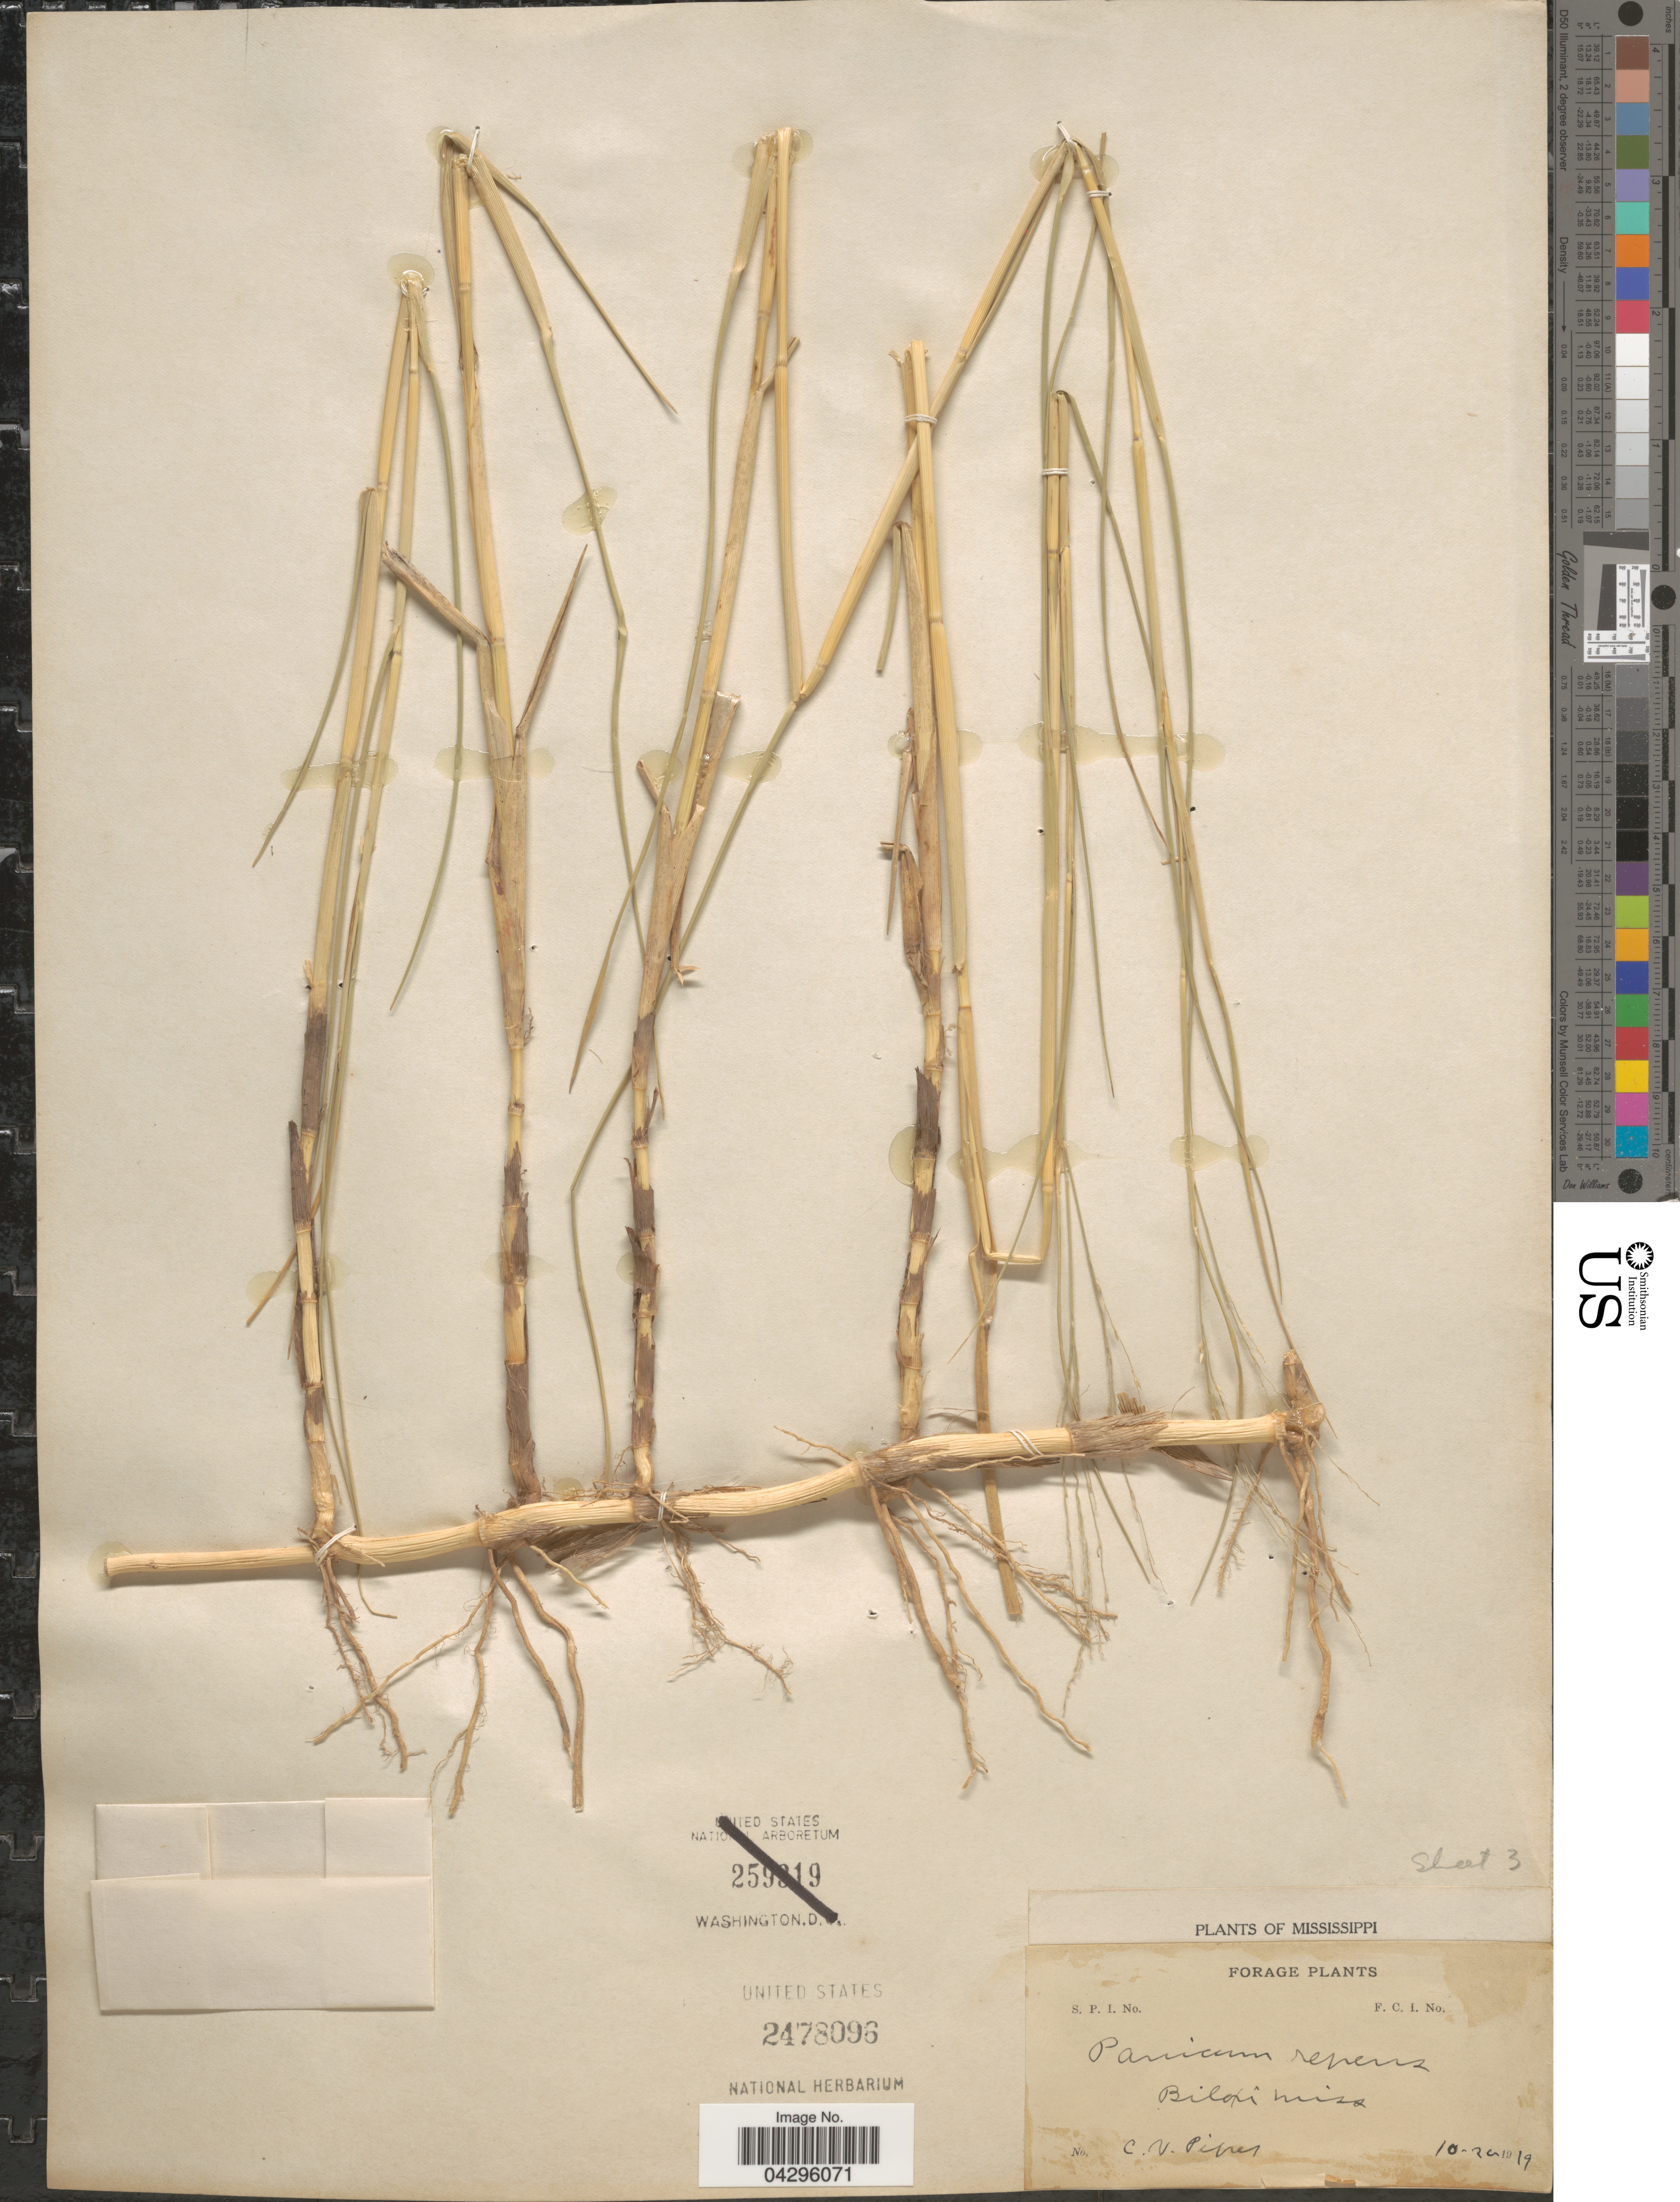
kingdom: Plantae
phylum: Tracheophyta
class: Liliopsida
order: Poales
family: Poaceae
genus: Panicum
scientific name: Panicum repens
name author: L.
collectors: C. V. Piper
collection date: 1919-10-20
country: United States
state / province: Mississippi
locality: Biloxi.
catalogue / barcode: US 2478096